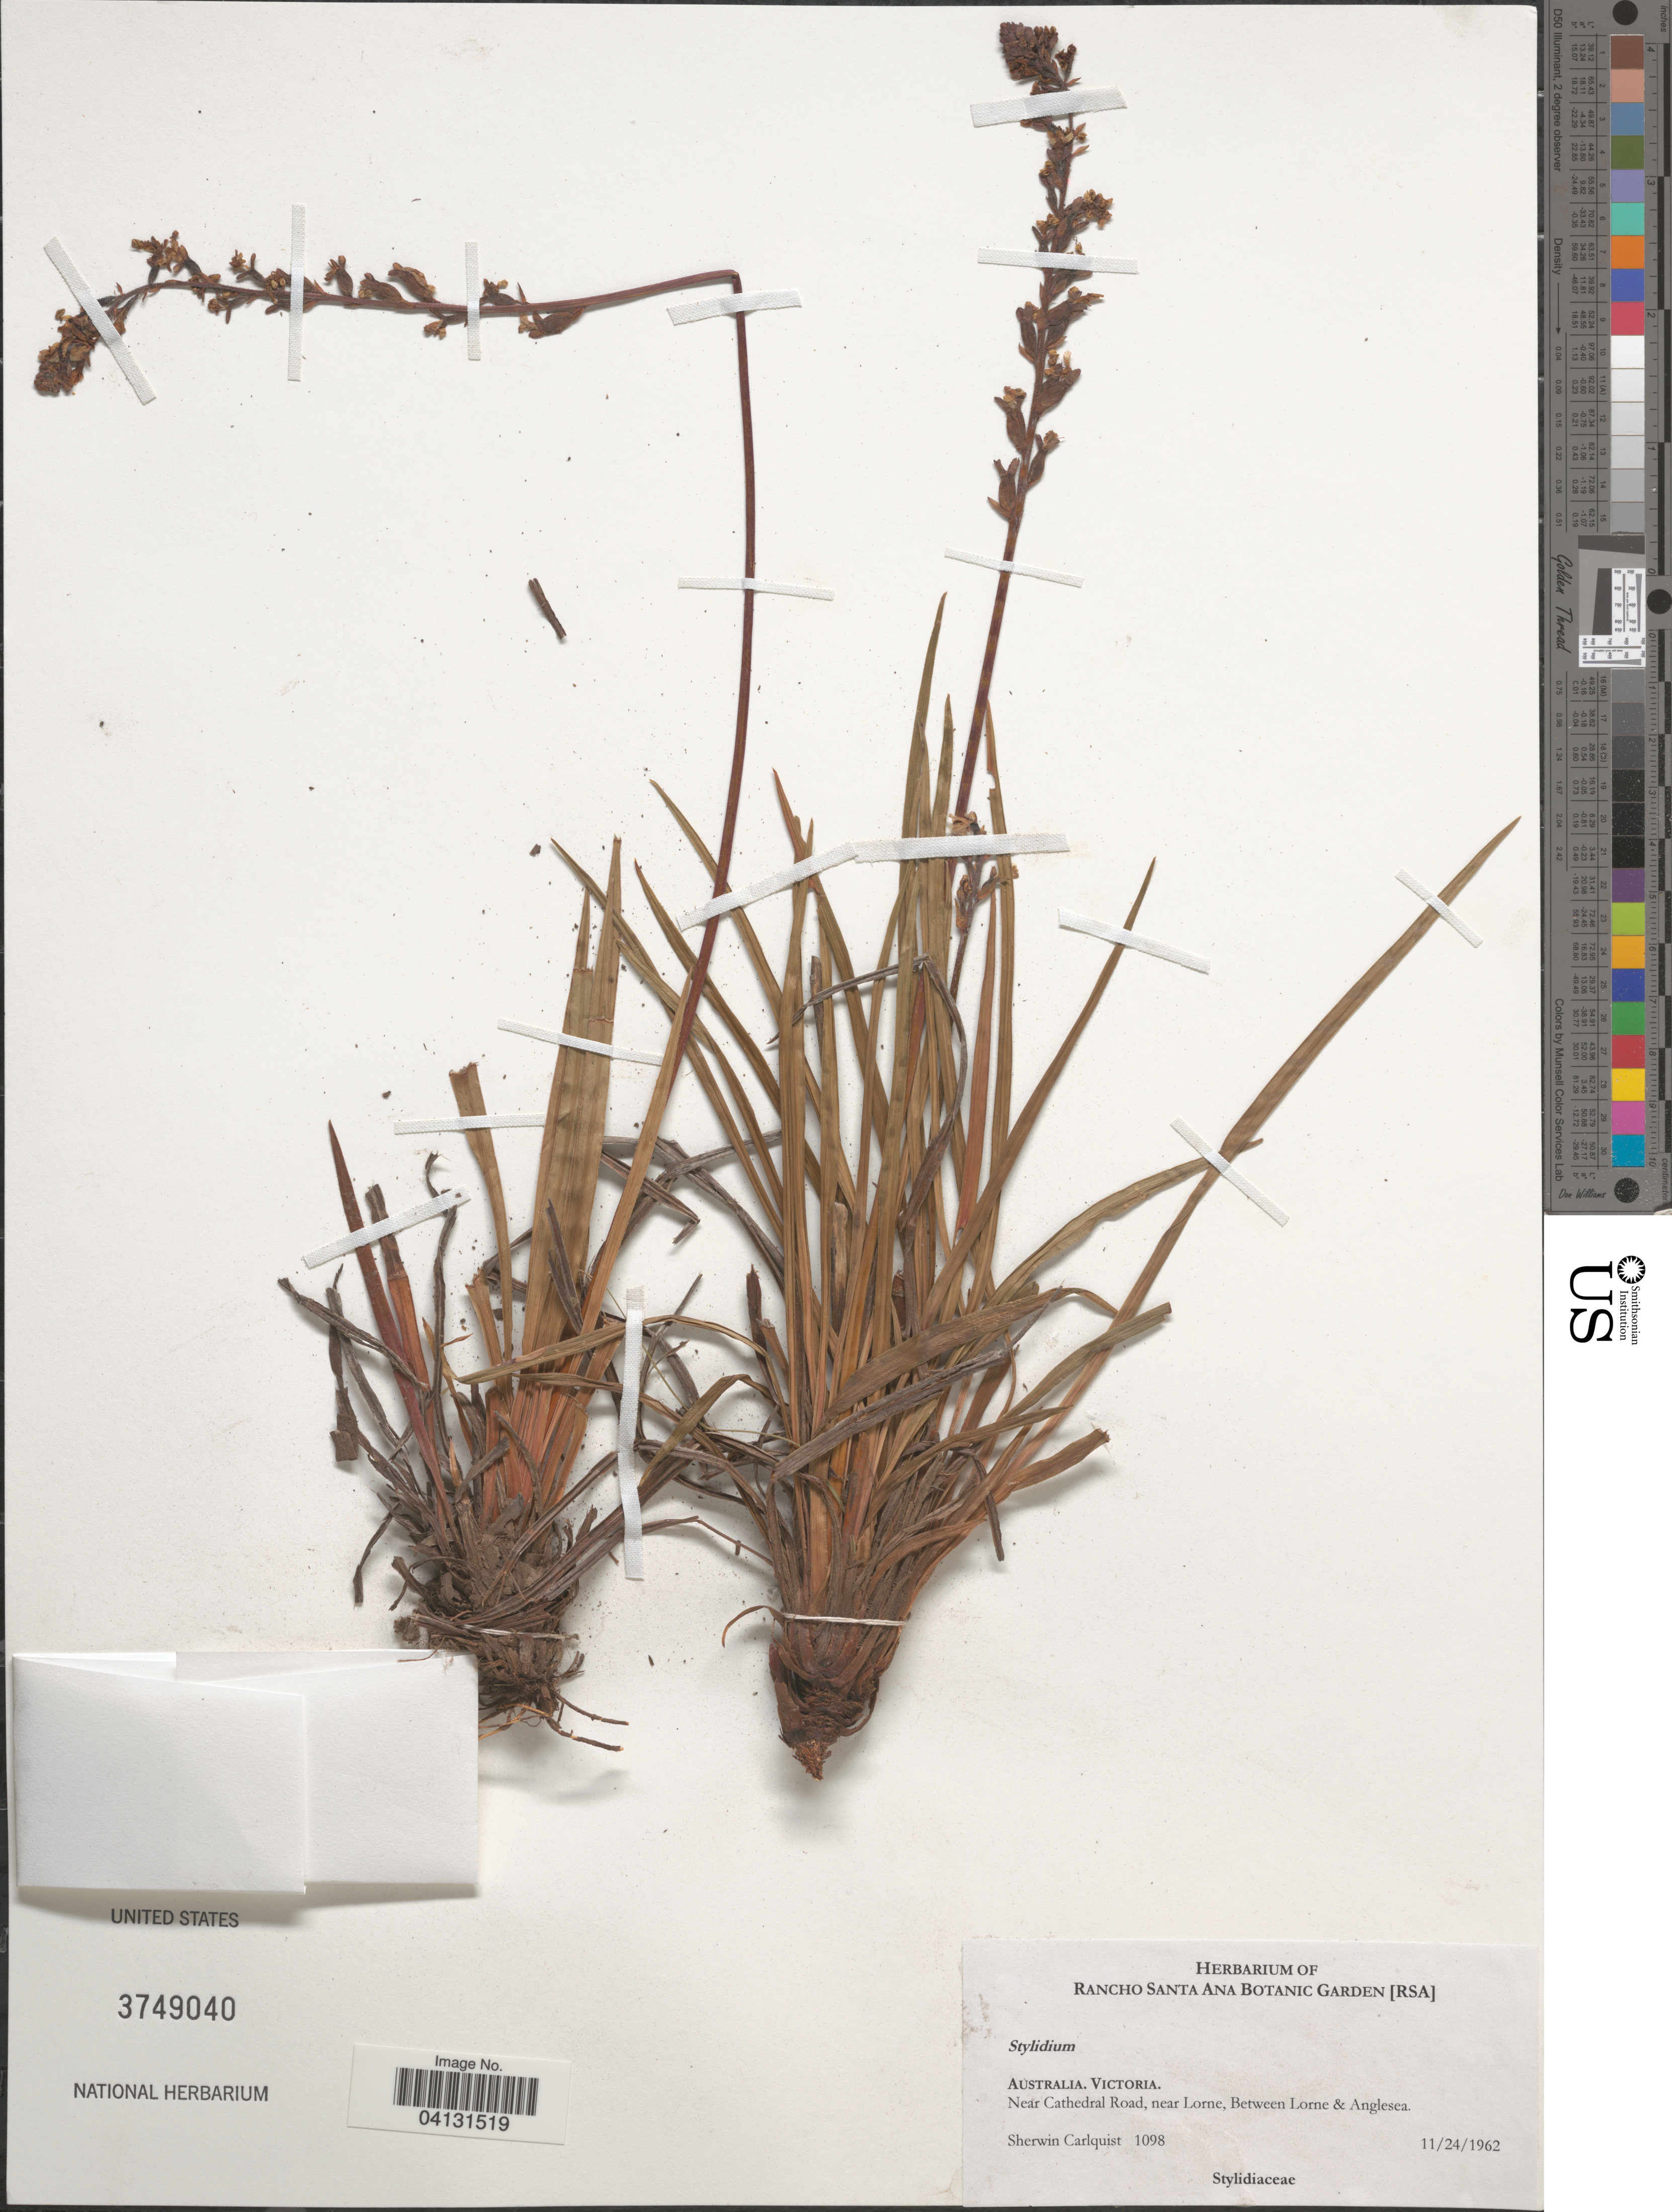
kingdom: Plantae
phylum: Tracheophyta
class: Magnoliopsida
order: Asterales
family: Stylidiaceae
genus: Stylidium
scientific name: Stylidium sp.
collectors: S. Carlquist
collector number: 1098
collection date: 1962-11-24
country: Australia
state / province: Victoria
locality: Victoria. Near Cathedral Road, near Lorne, Between Lorne & Anglesea.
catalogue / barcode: US 3749040